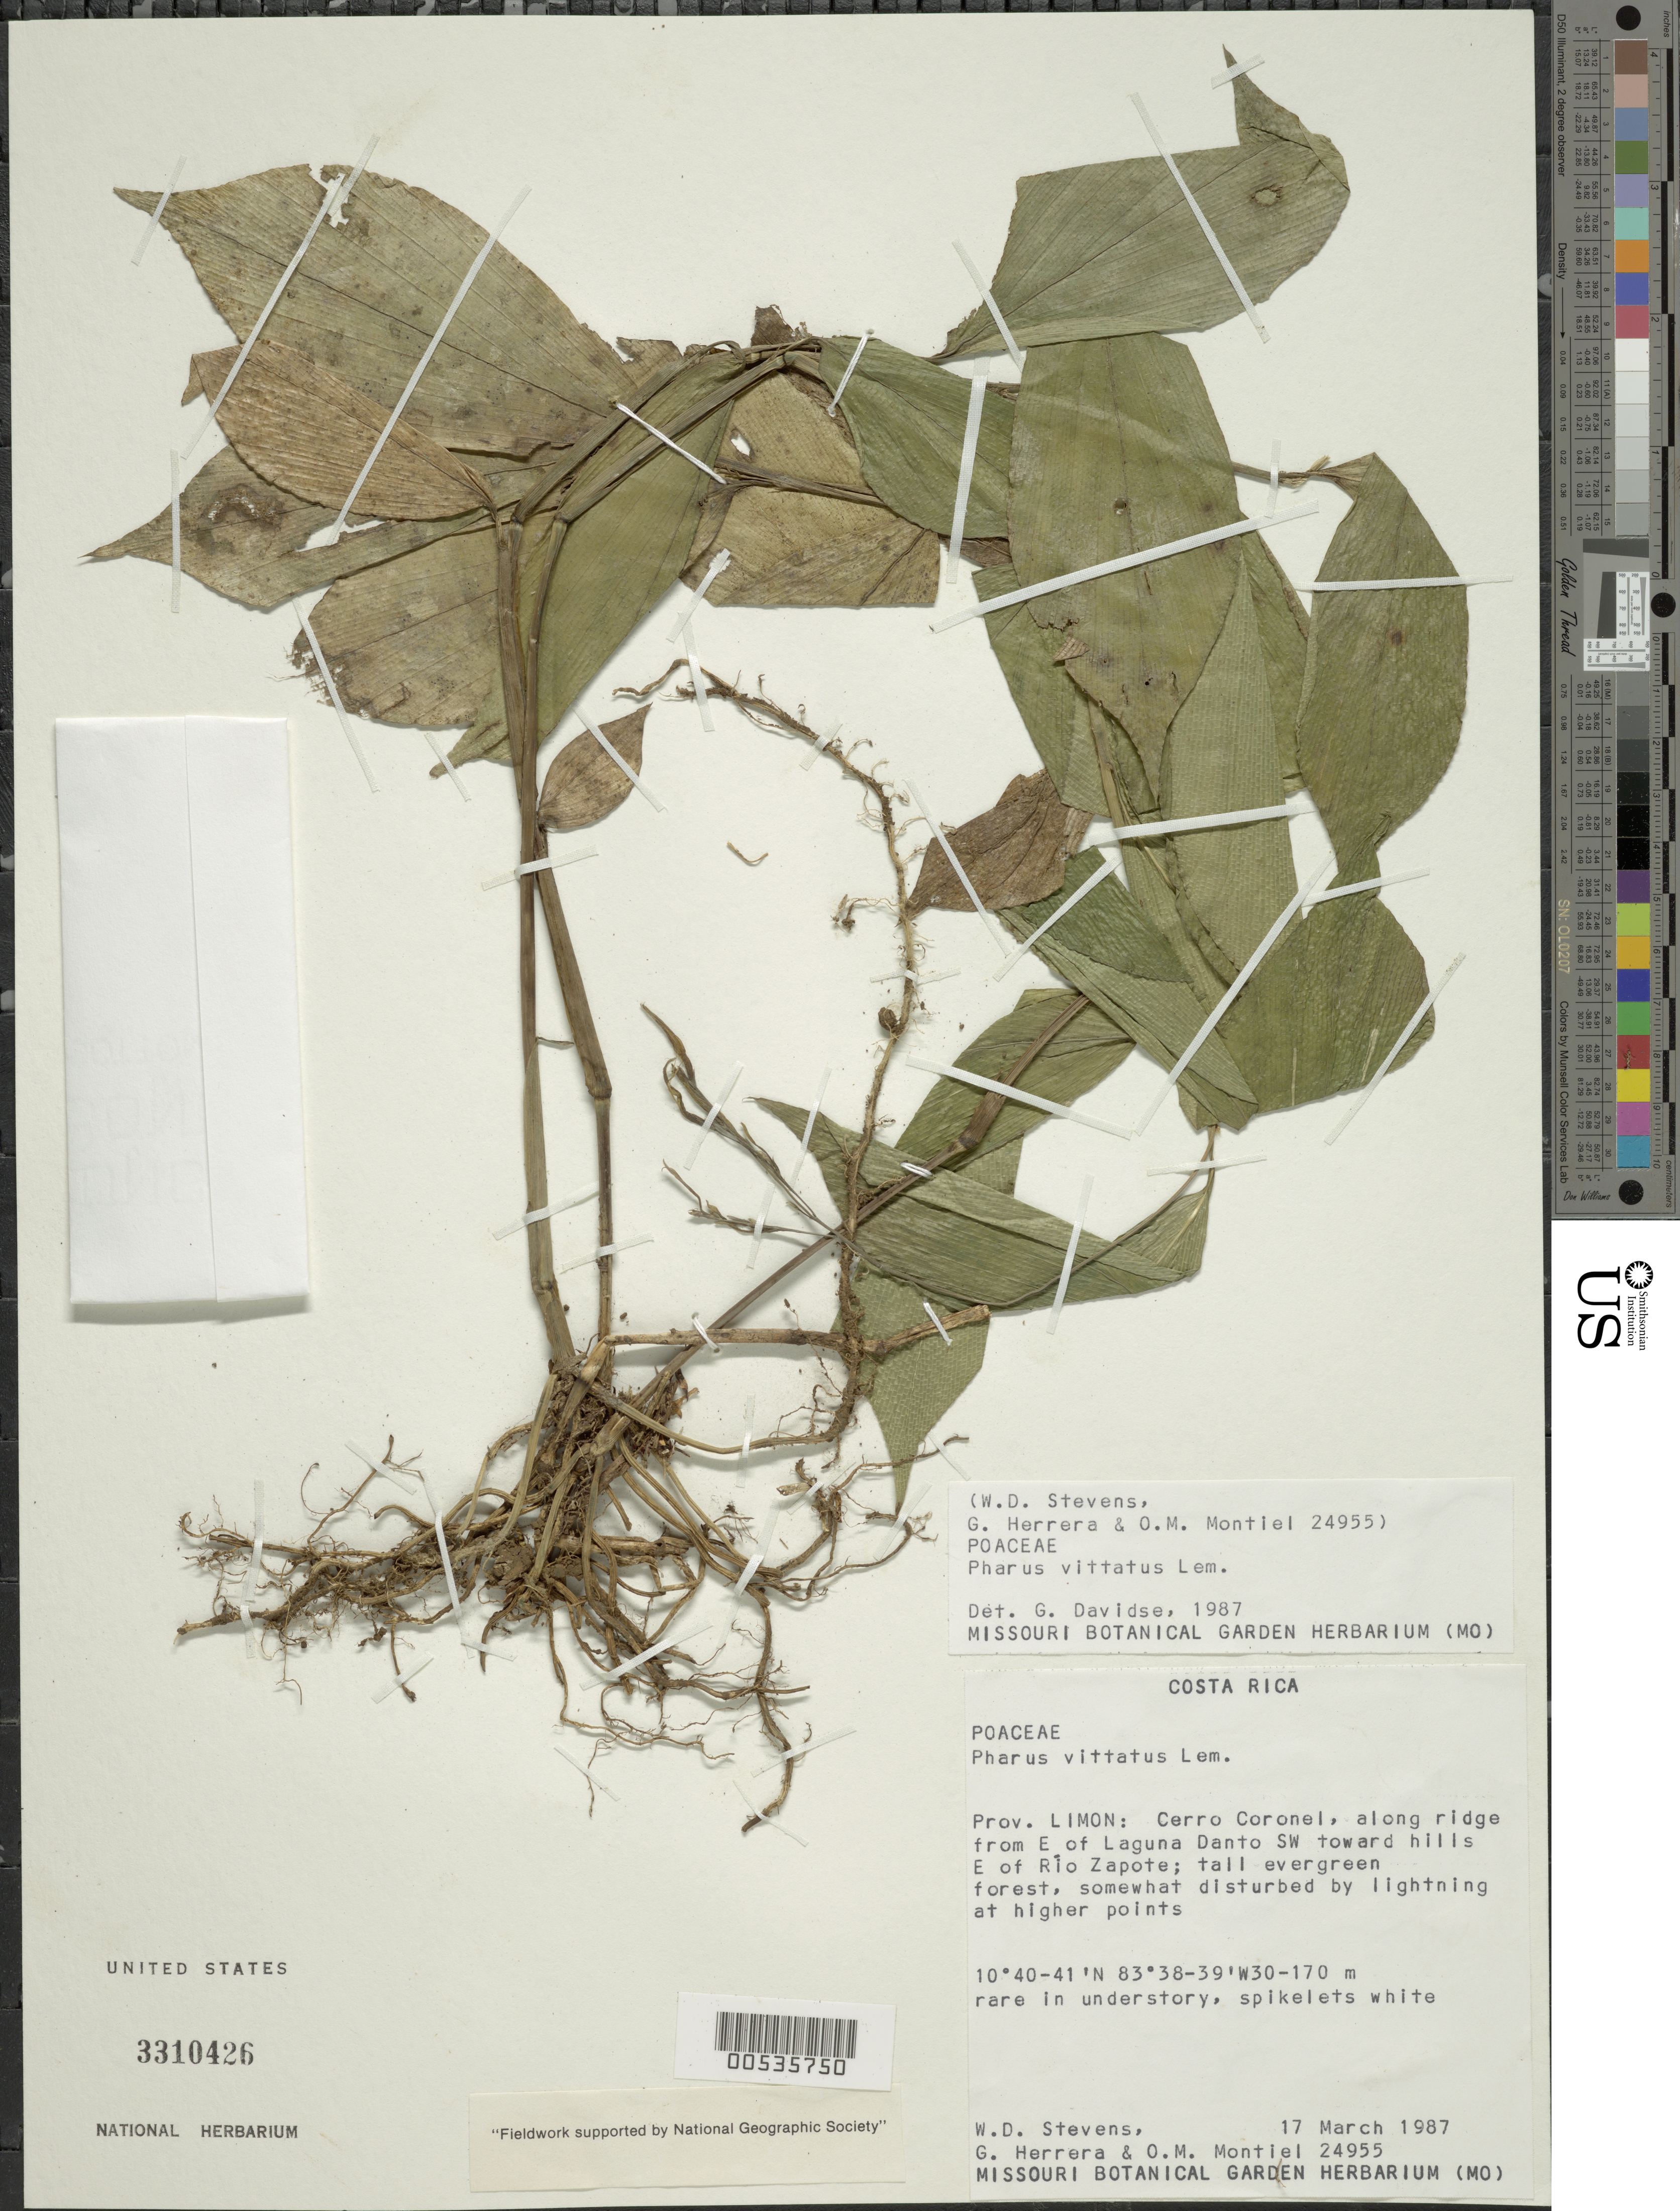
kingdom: Plantae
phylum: Tracheophyta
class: Liliopsida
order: Poales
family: Poaceae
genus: Pharus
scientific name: Pharus vittatus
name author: Lem.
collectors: W. D. Stevens, G. Herrera Ch. & O. Montiel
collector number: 24955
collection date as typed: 17 Mar 1987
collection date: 1987-03-17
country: Costa Rica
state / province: Limón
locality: Cerro coronel, e of laguna danto sw of hills, e of rio azpote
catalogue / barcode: US 3310426